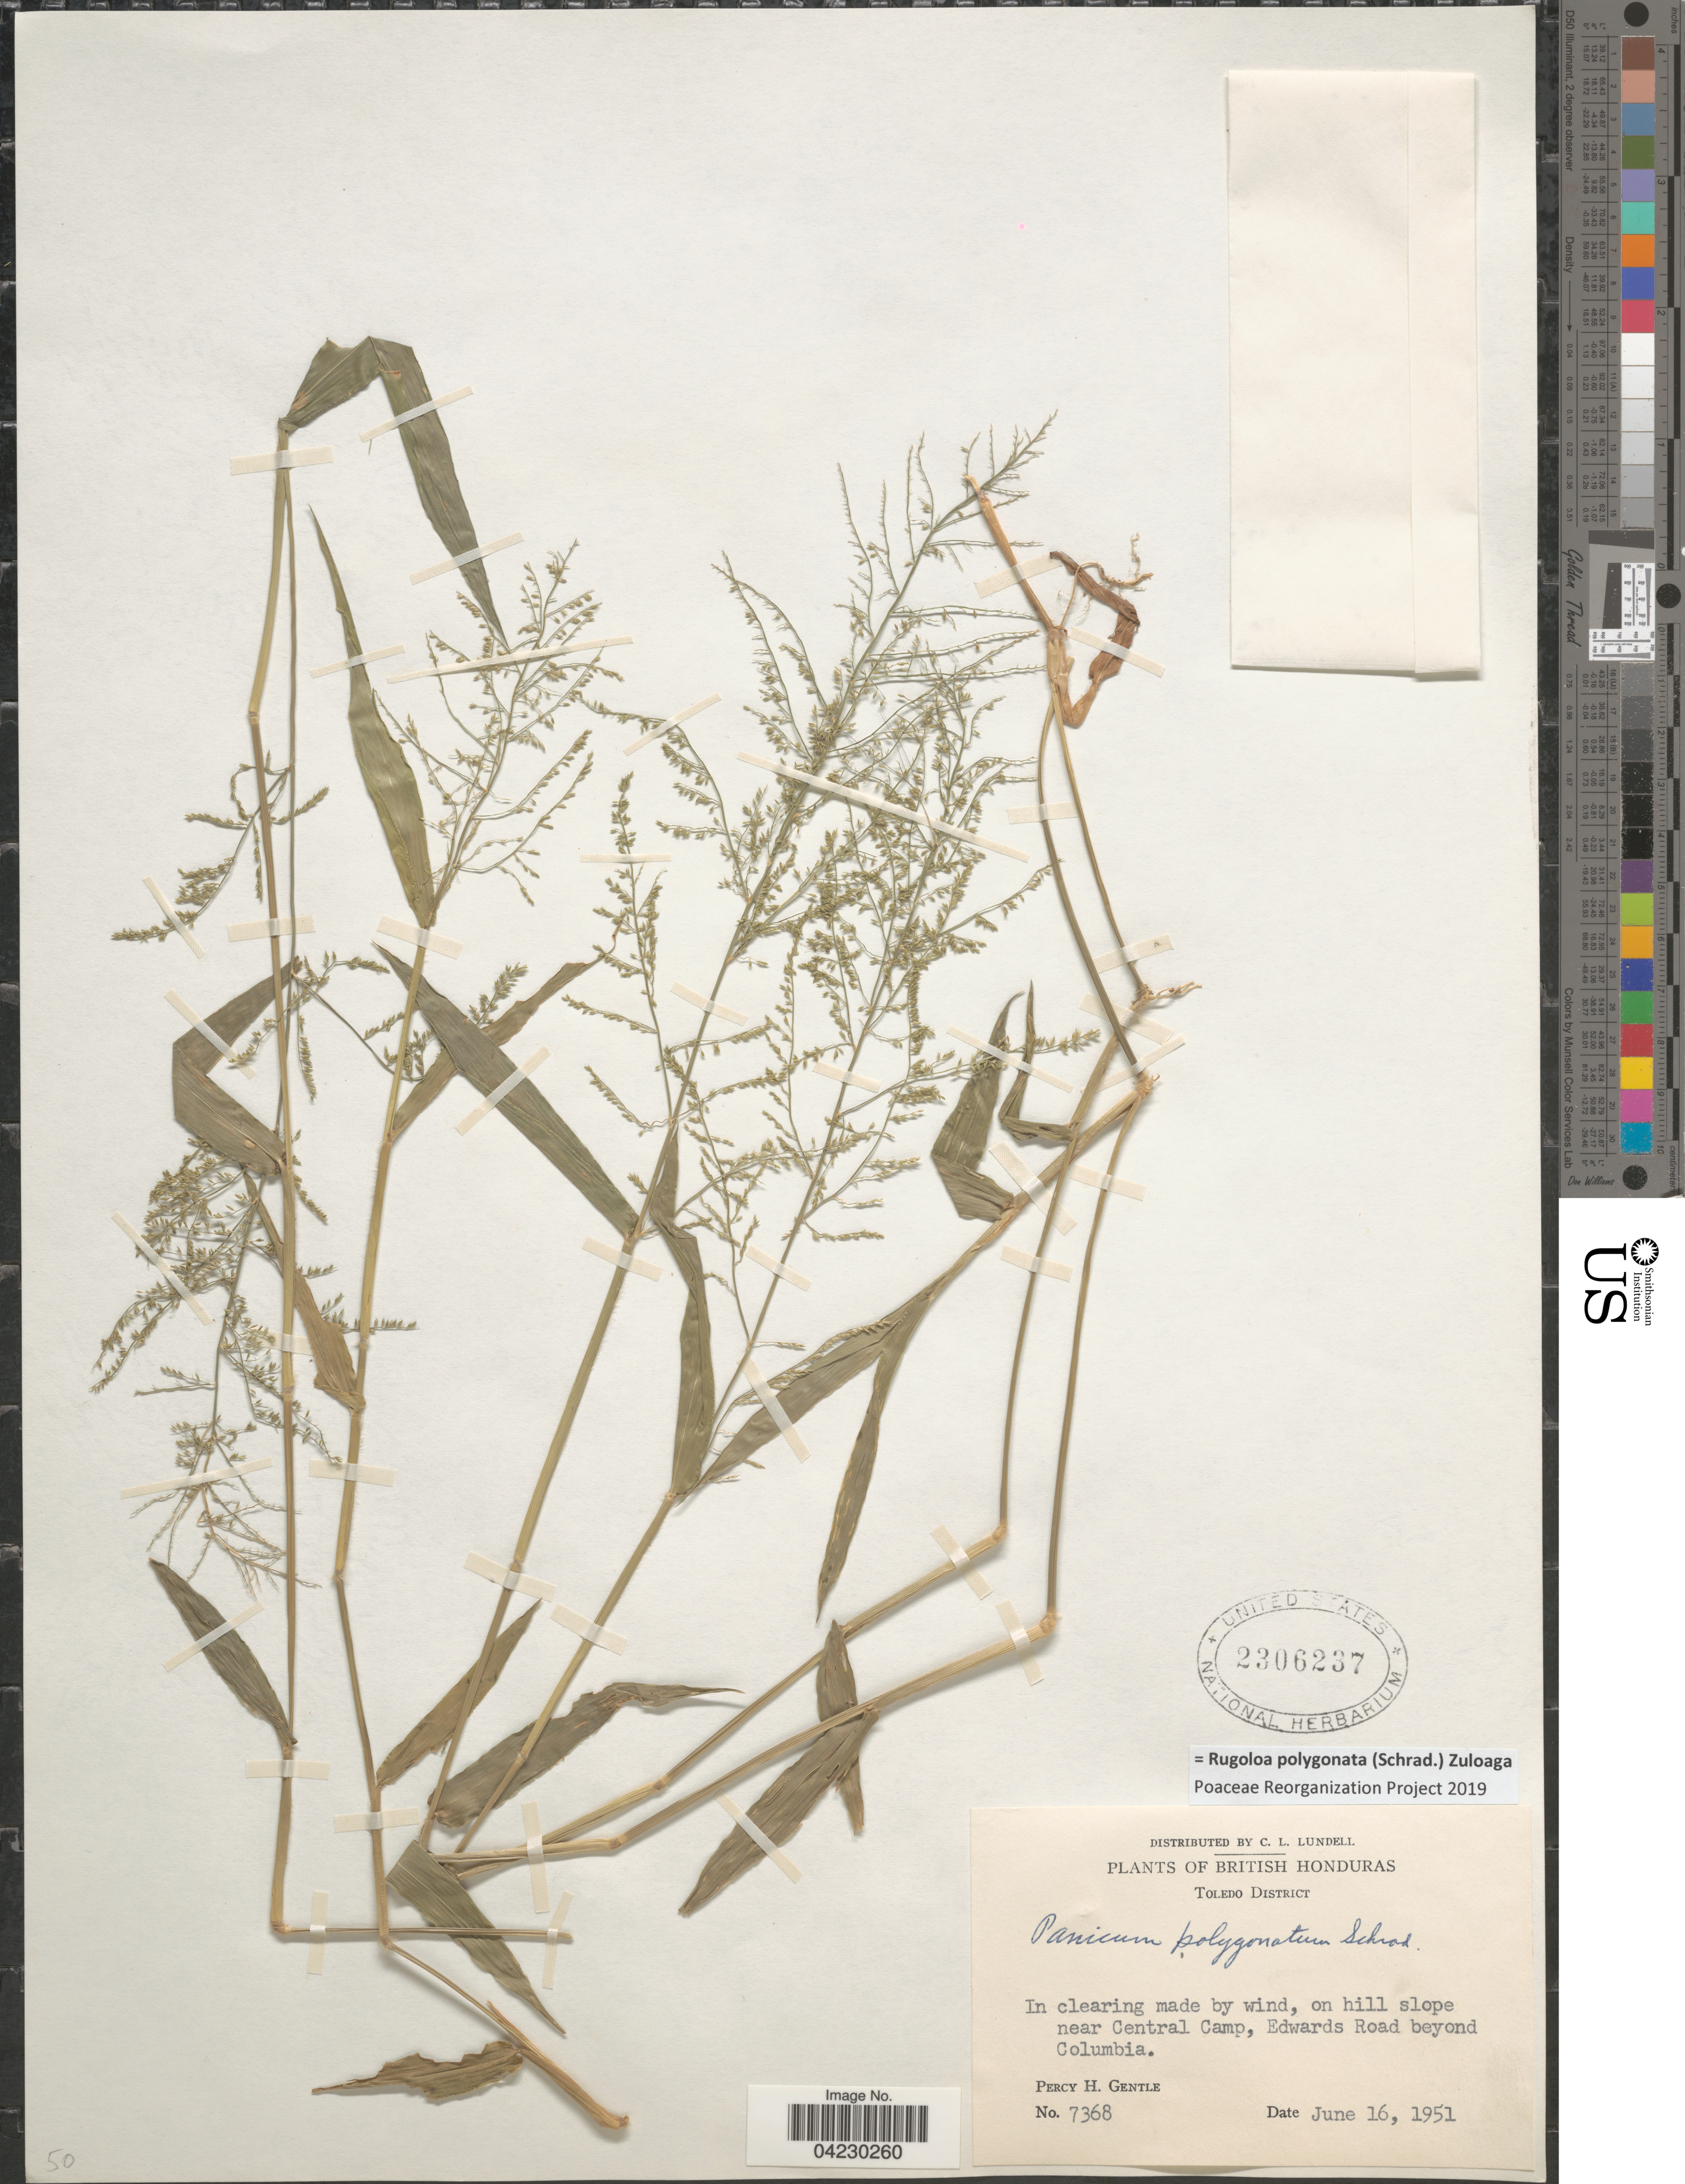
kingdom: Plantae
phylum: Tracheophyta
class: Liliopsida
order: Poales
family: Poaceae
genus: Rugoloa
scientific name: Rugoloa polygonata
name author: (Schrad.) Zuloaga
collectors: P. H. Gentle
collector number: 7368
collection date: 1951-06-16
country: Belize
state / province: Toledo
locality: British Honduras. Toledo District. In clearing made by wind, on hill slope near Central Camp, Edwards Road beyond Columbia.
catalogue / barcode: US 2306237